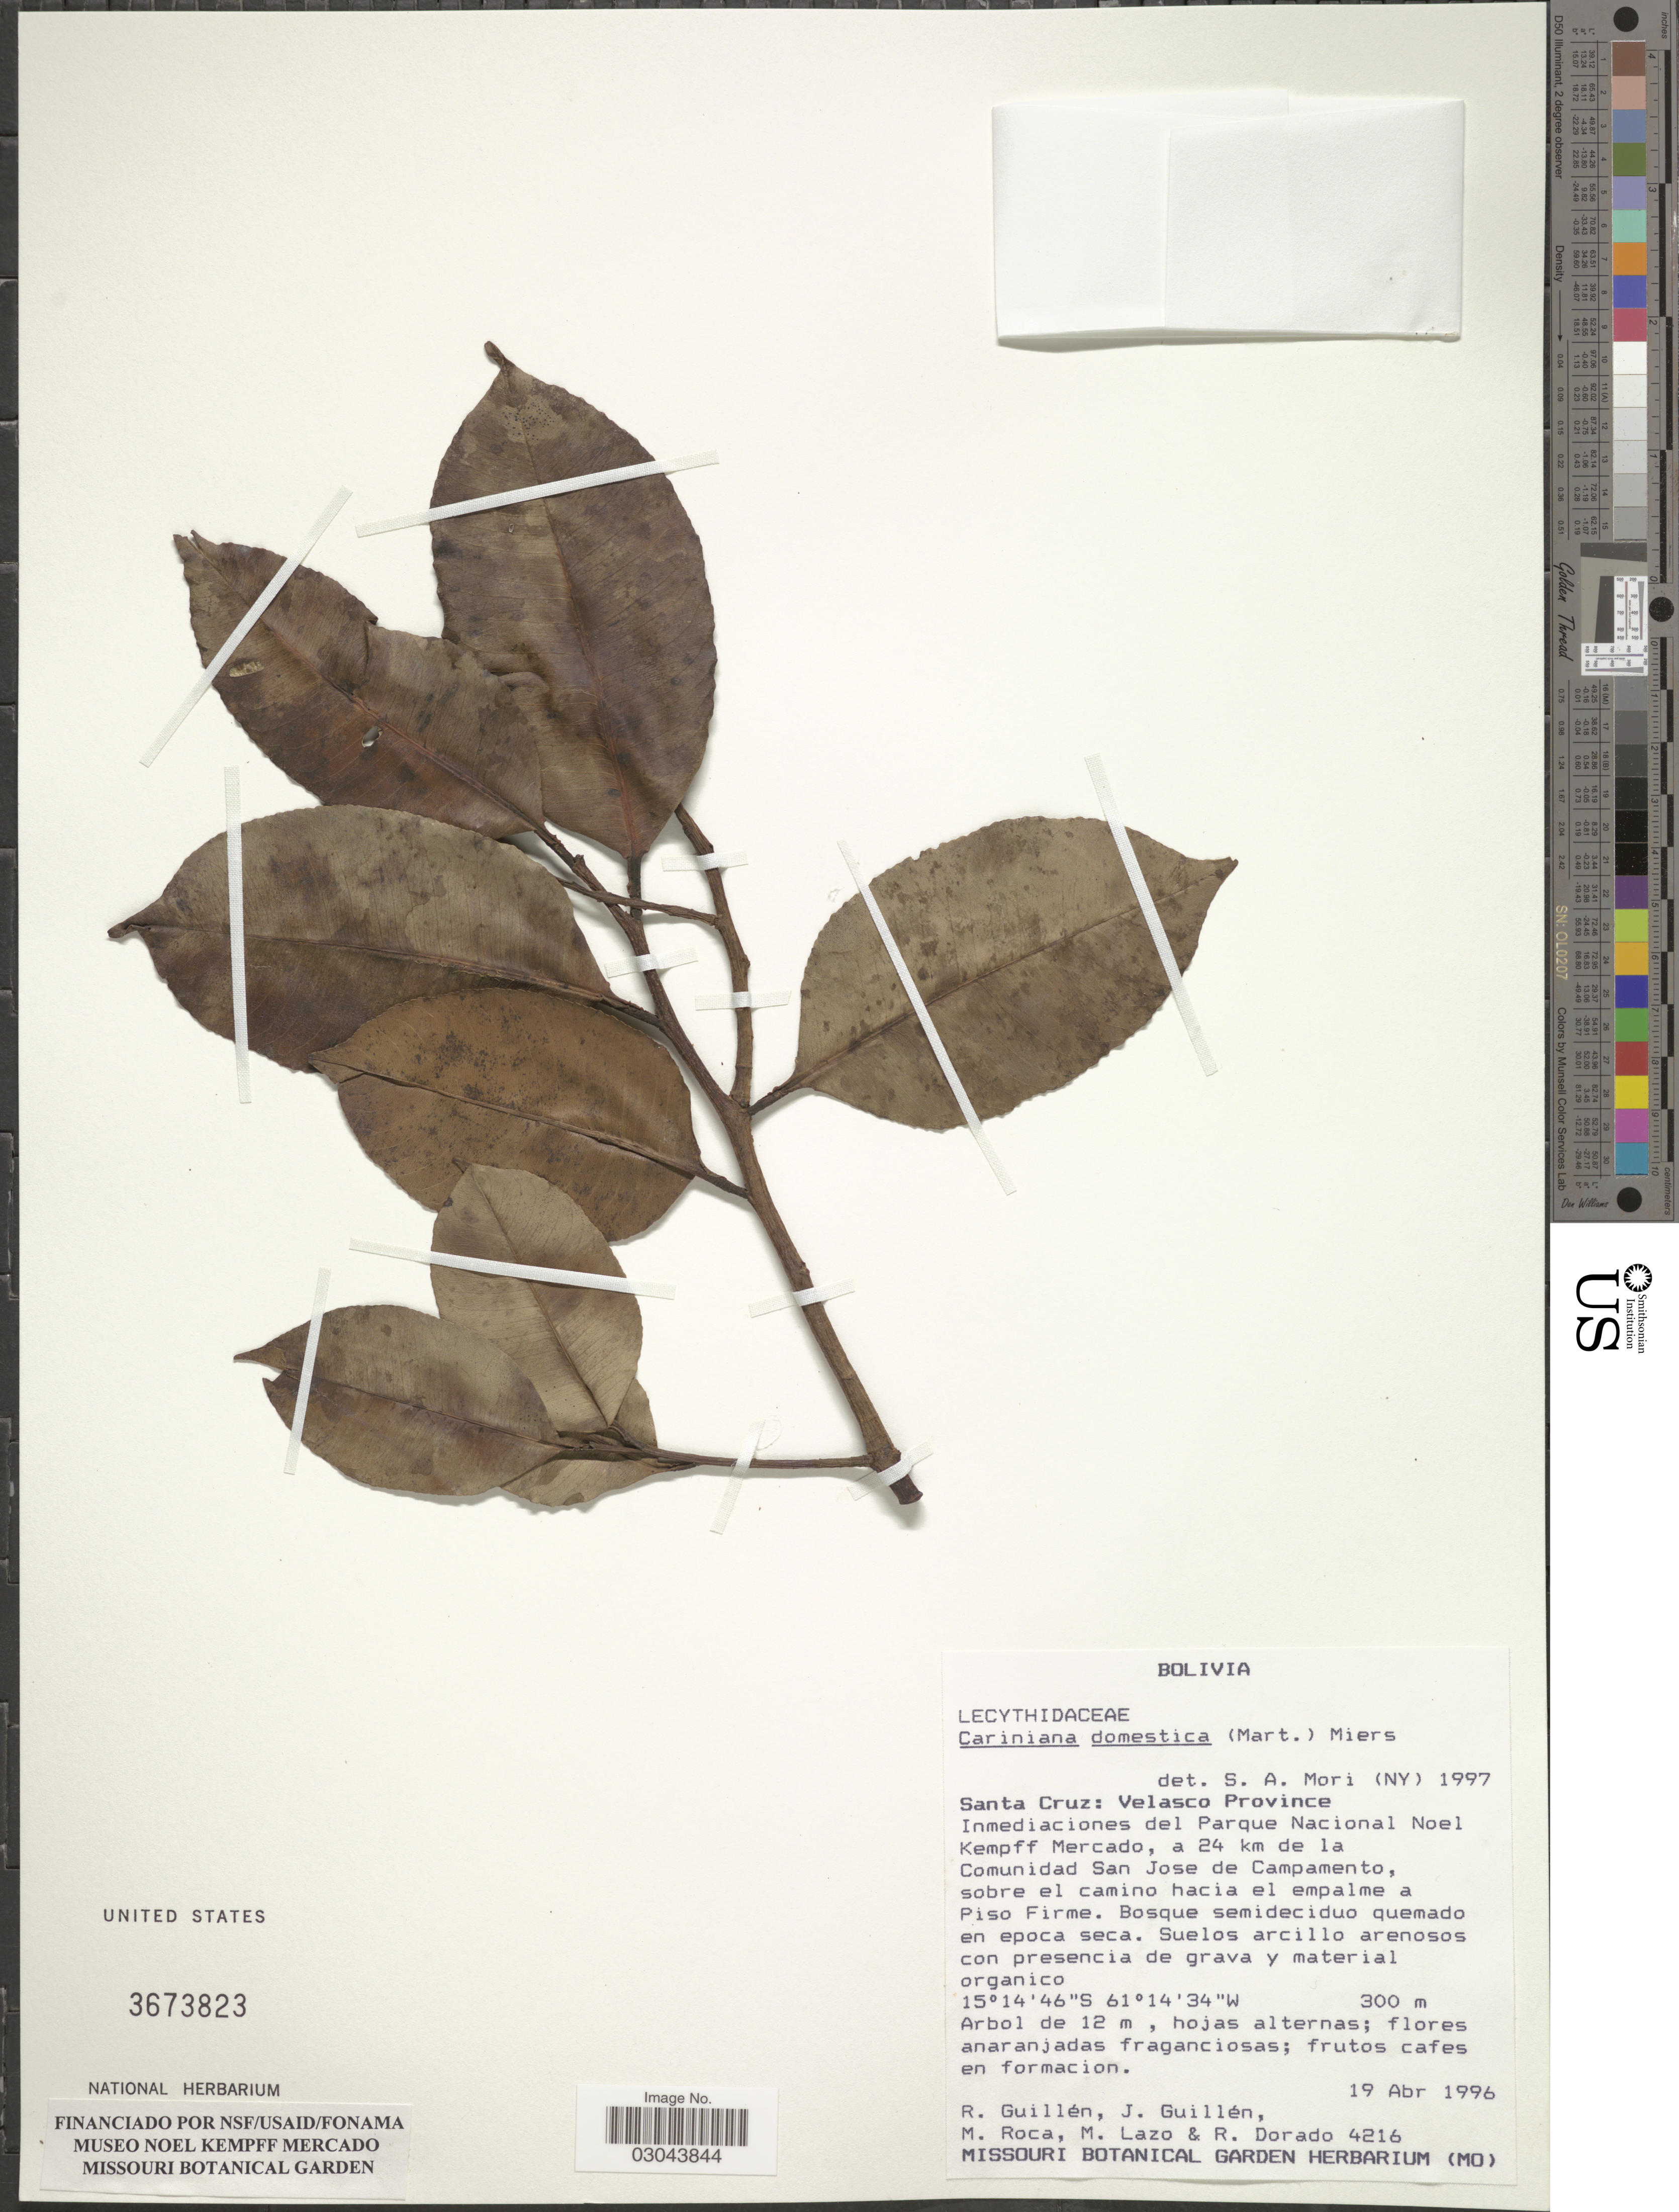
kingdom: Plantae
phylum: Tracheophyta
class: Magnoliopsida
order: Ericales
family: Lecythidaceae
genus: Cariniana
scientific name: Cariniana domestica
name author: (Mart.) Miers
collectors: R. Guillen, J. Guillén, M. Roca, M. Lazo & R. Dorado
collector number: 4216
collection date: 1996-04-19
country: Bolivia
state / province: Santa Cruz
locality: Velasco Province. Inmediaciones del Parque Nacional Noel Kempff Mercado, a 24 km de la Comunidad San Jose de Campamento, sobre el camino hacia el empalme a Piso Firme.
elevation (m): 300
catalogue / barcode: US 3673823